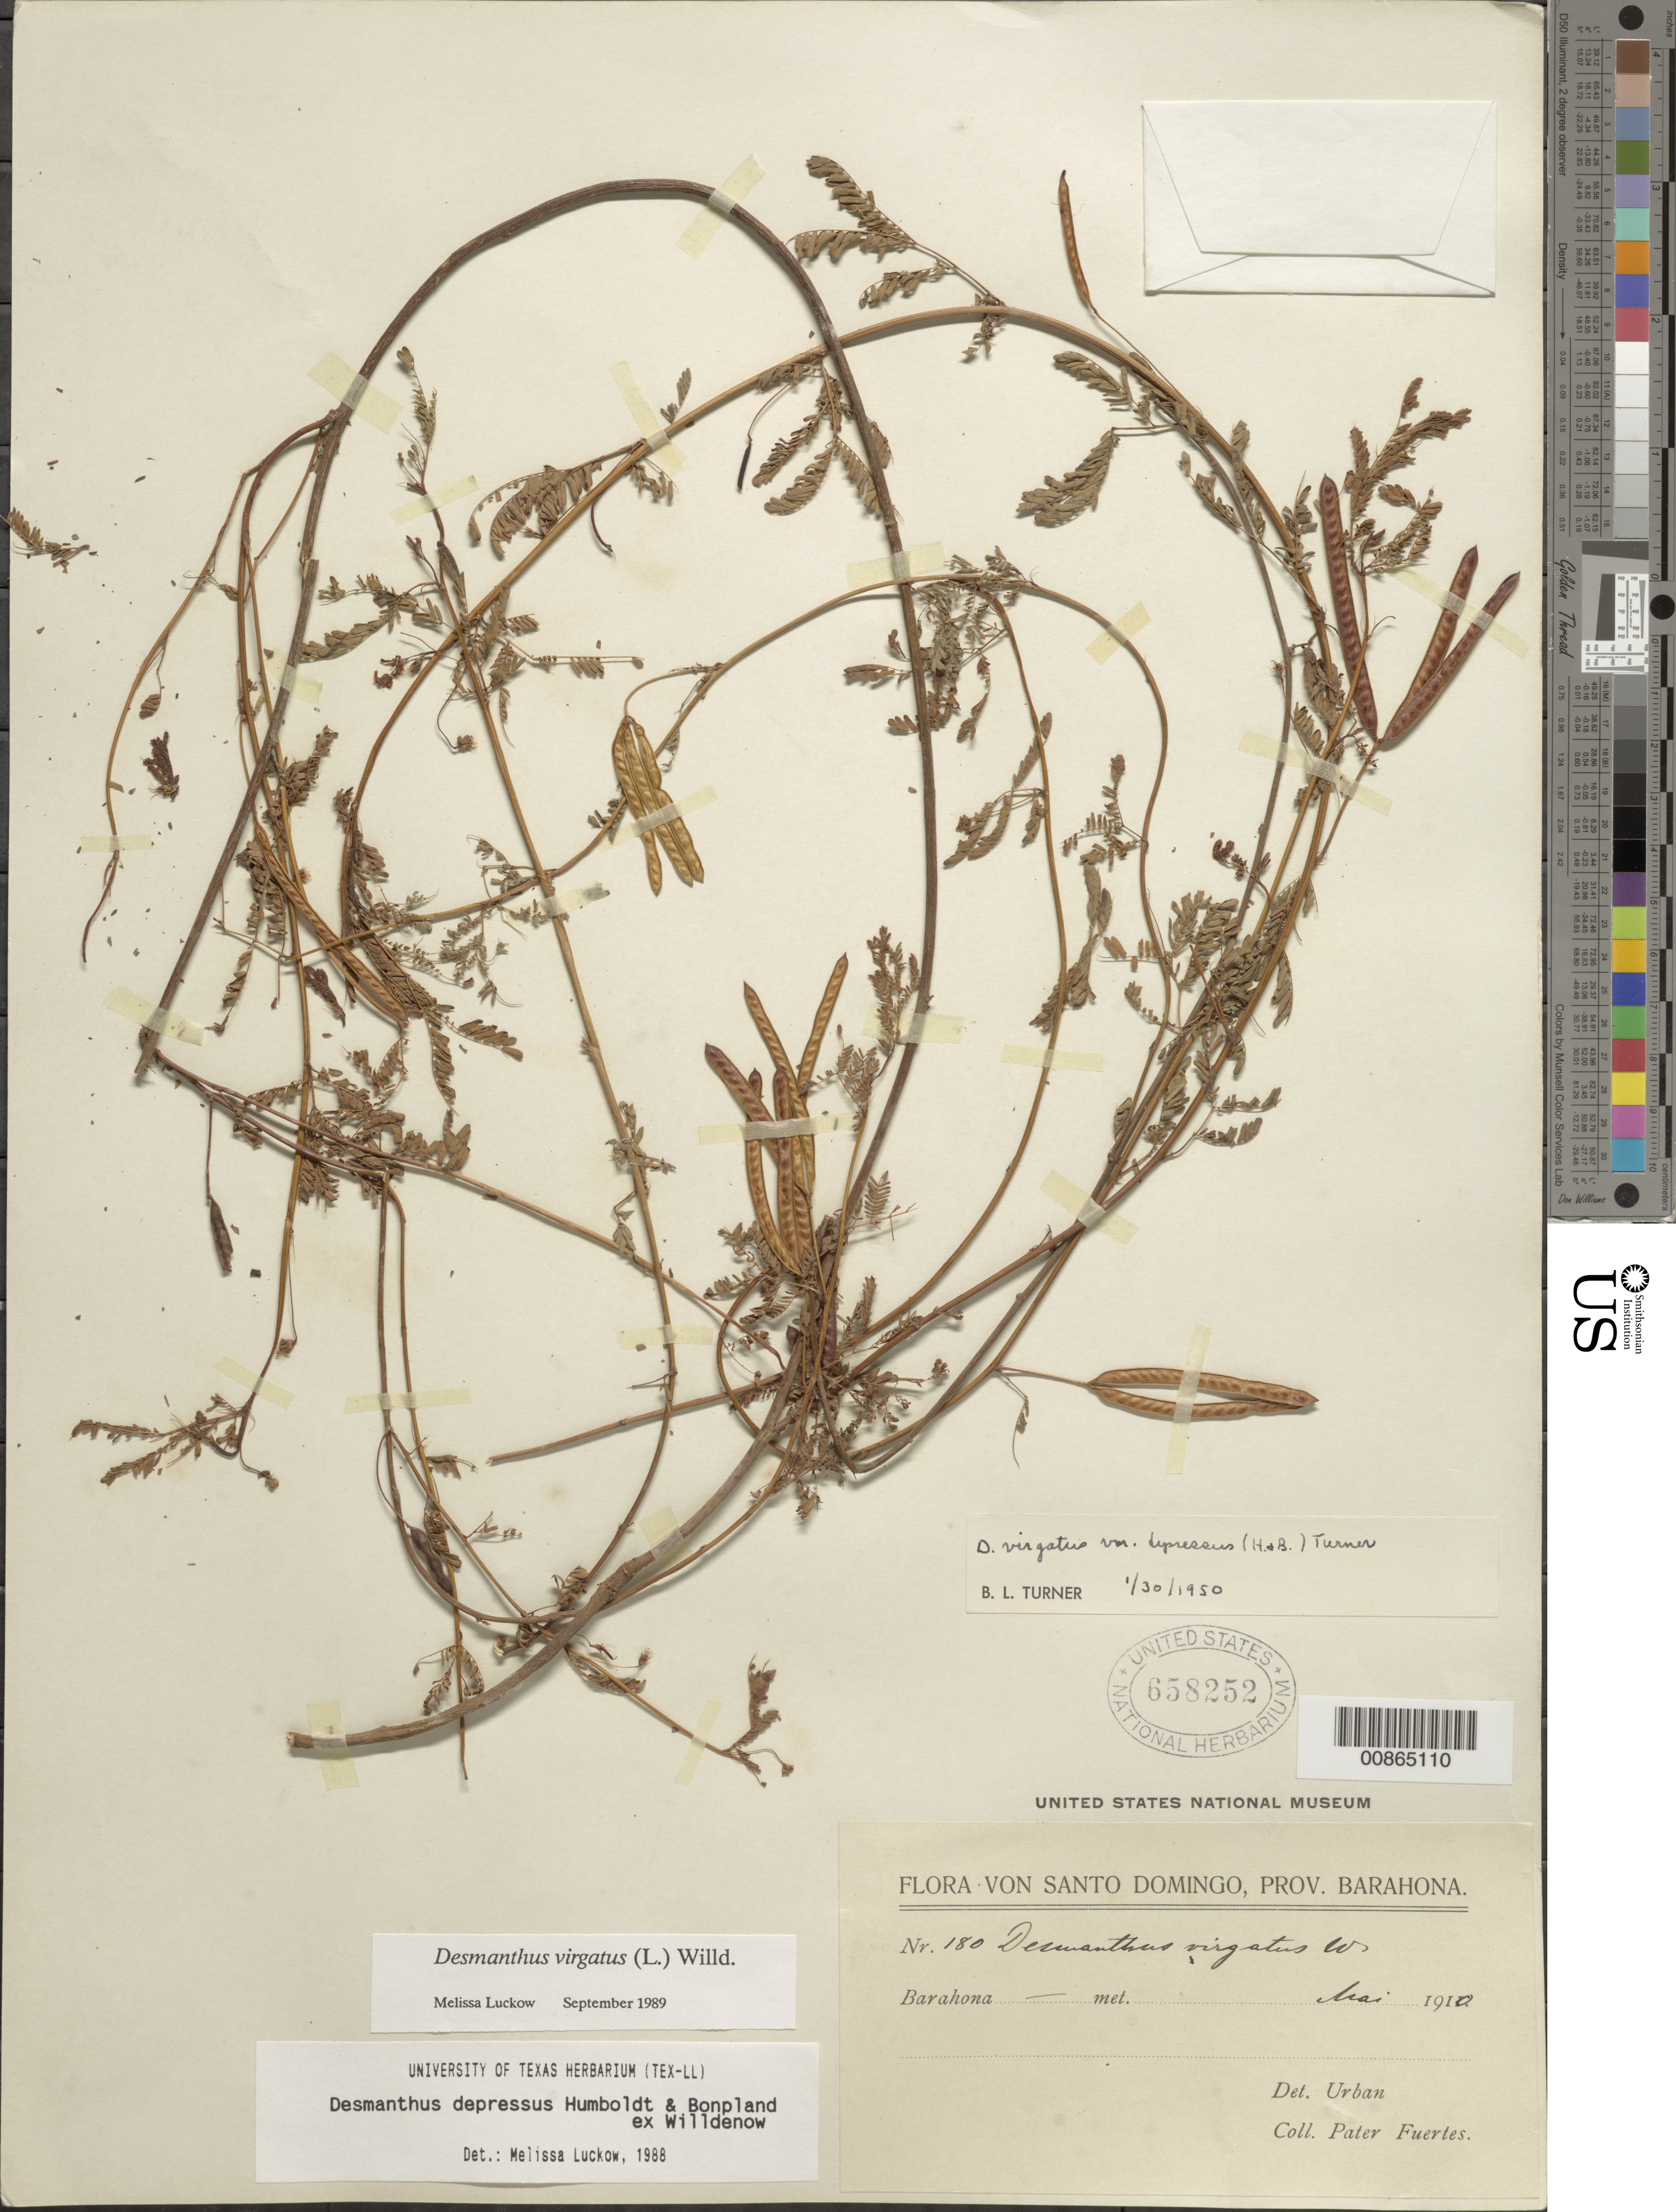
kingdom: Plantae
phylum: Tracheophyta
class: Magnoliopsida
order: Fabales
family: Fabaceae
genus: Desmanthus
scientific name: Desmanthus virgatus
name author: (L.) Willd.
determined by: Luckow, M. A.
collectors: M. D. Fuertes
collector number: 180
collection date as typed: May 1910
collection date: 1910-05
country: Dominican Republic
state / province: Barahona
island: Hispaniola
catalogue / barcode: US 658252